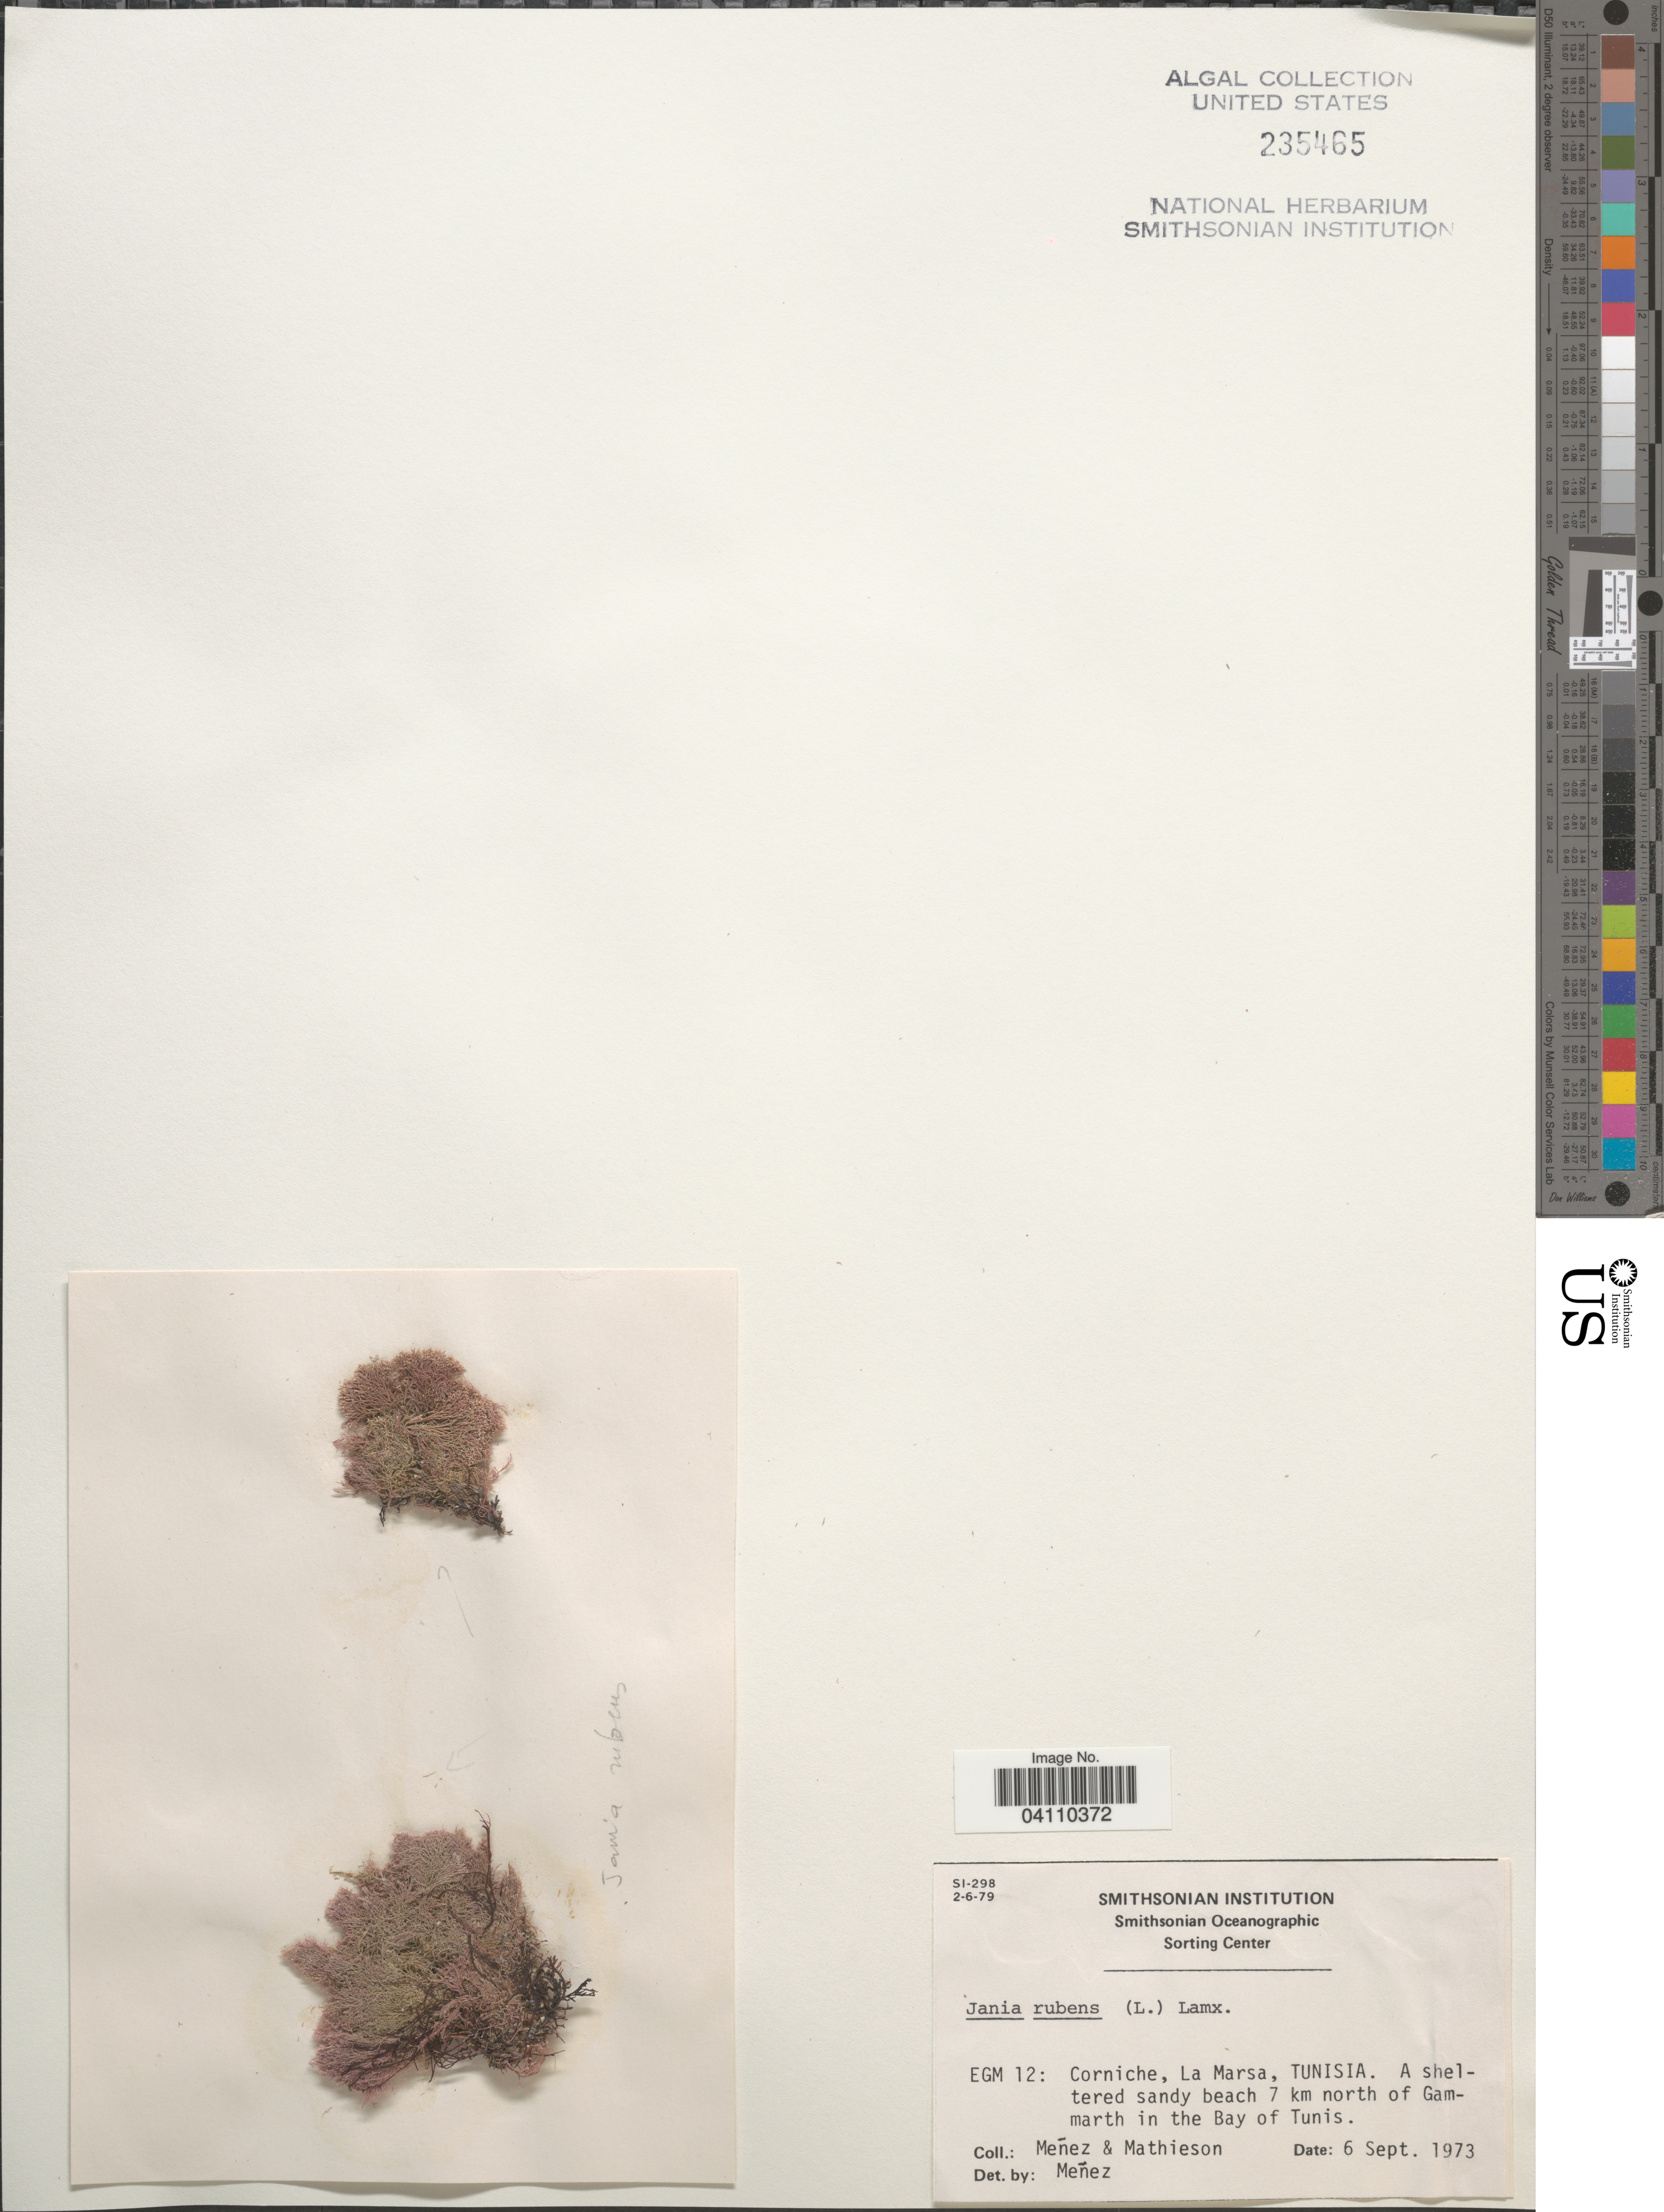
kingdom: Plantae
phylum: Rhodophyta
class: Florideophyceae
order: Corallinales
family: Corallinaceae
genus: Jania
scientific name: Jania rubens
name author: (L.) J.V.Lamouroux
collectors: Menez & Mathieson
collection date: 1973-09-06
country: Tunisia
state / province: Tunis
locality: EGM 12: Corniche, La Marsa. Beach 7 km north of Gammarth in the Bay of Tunis.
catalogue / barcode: US 235465